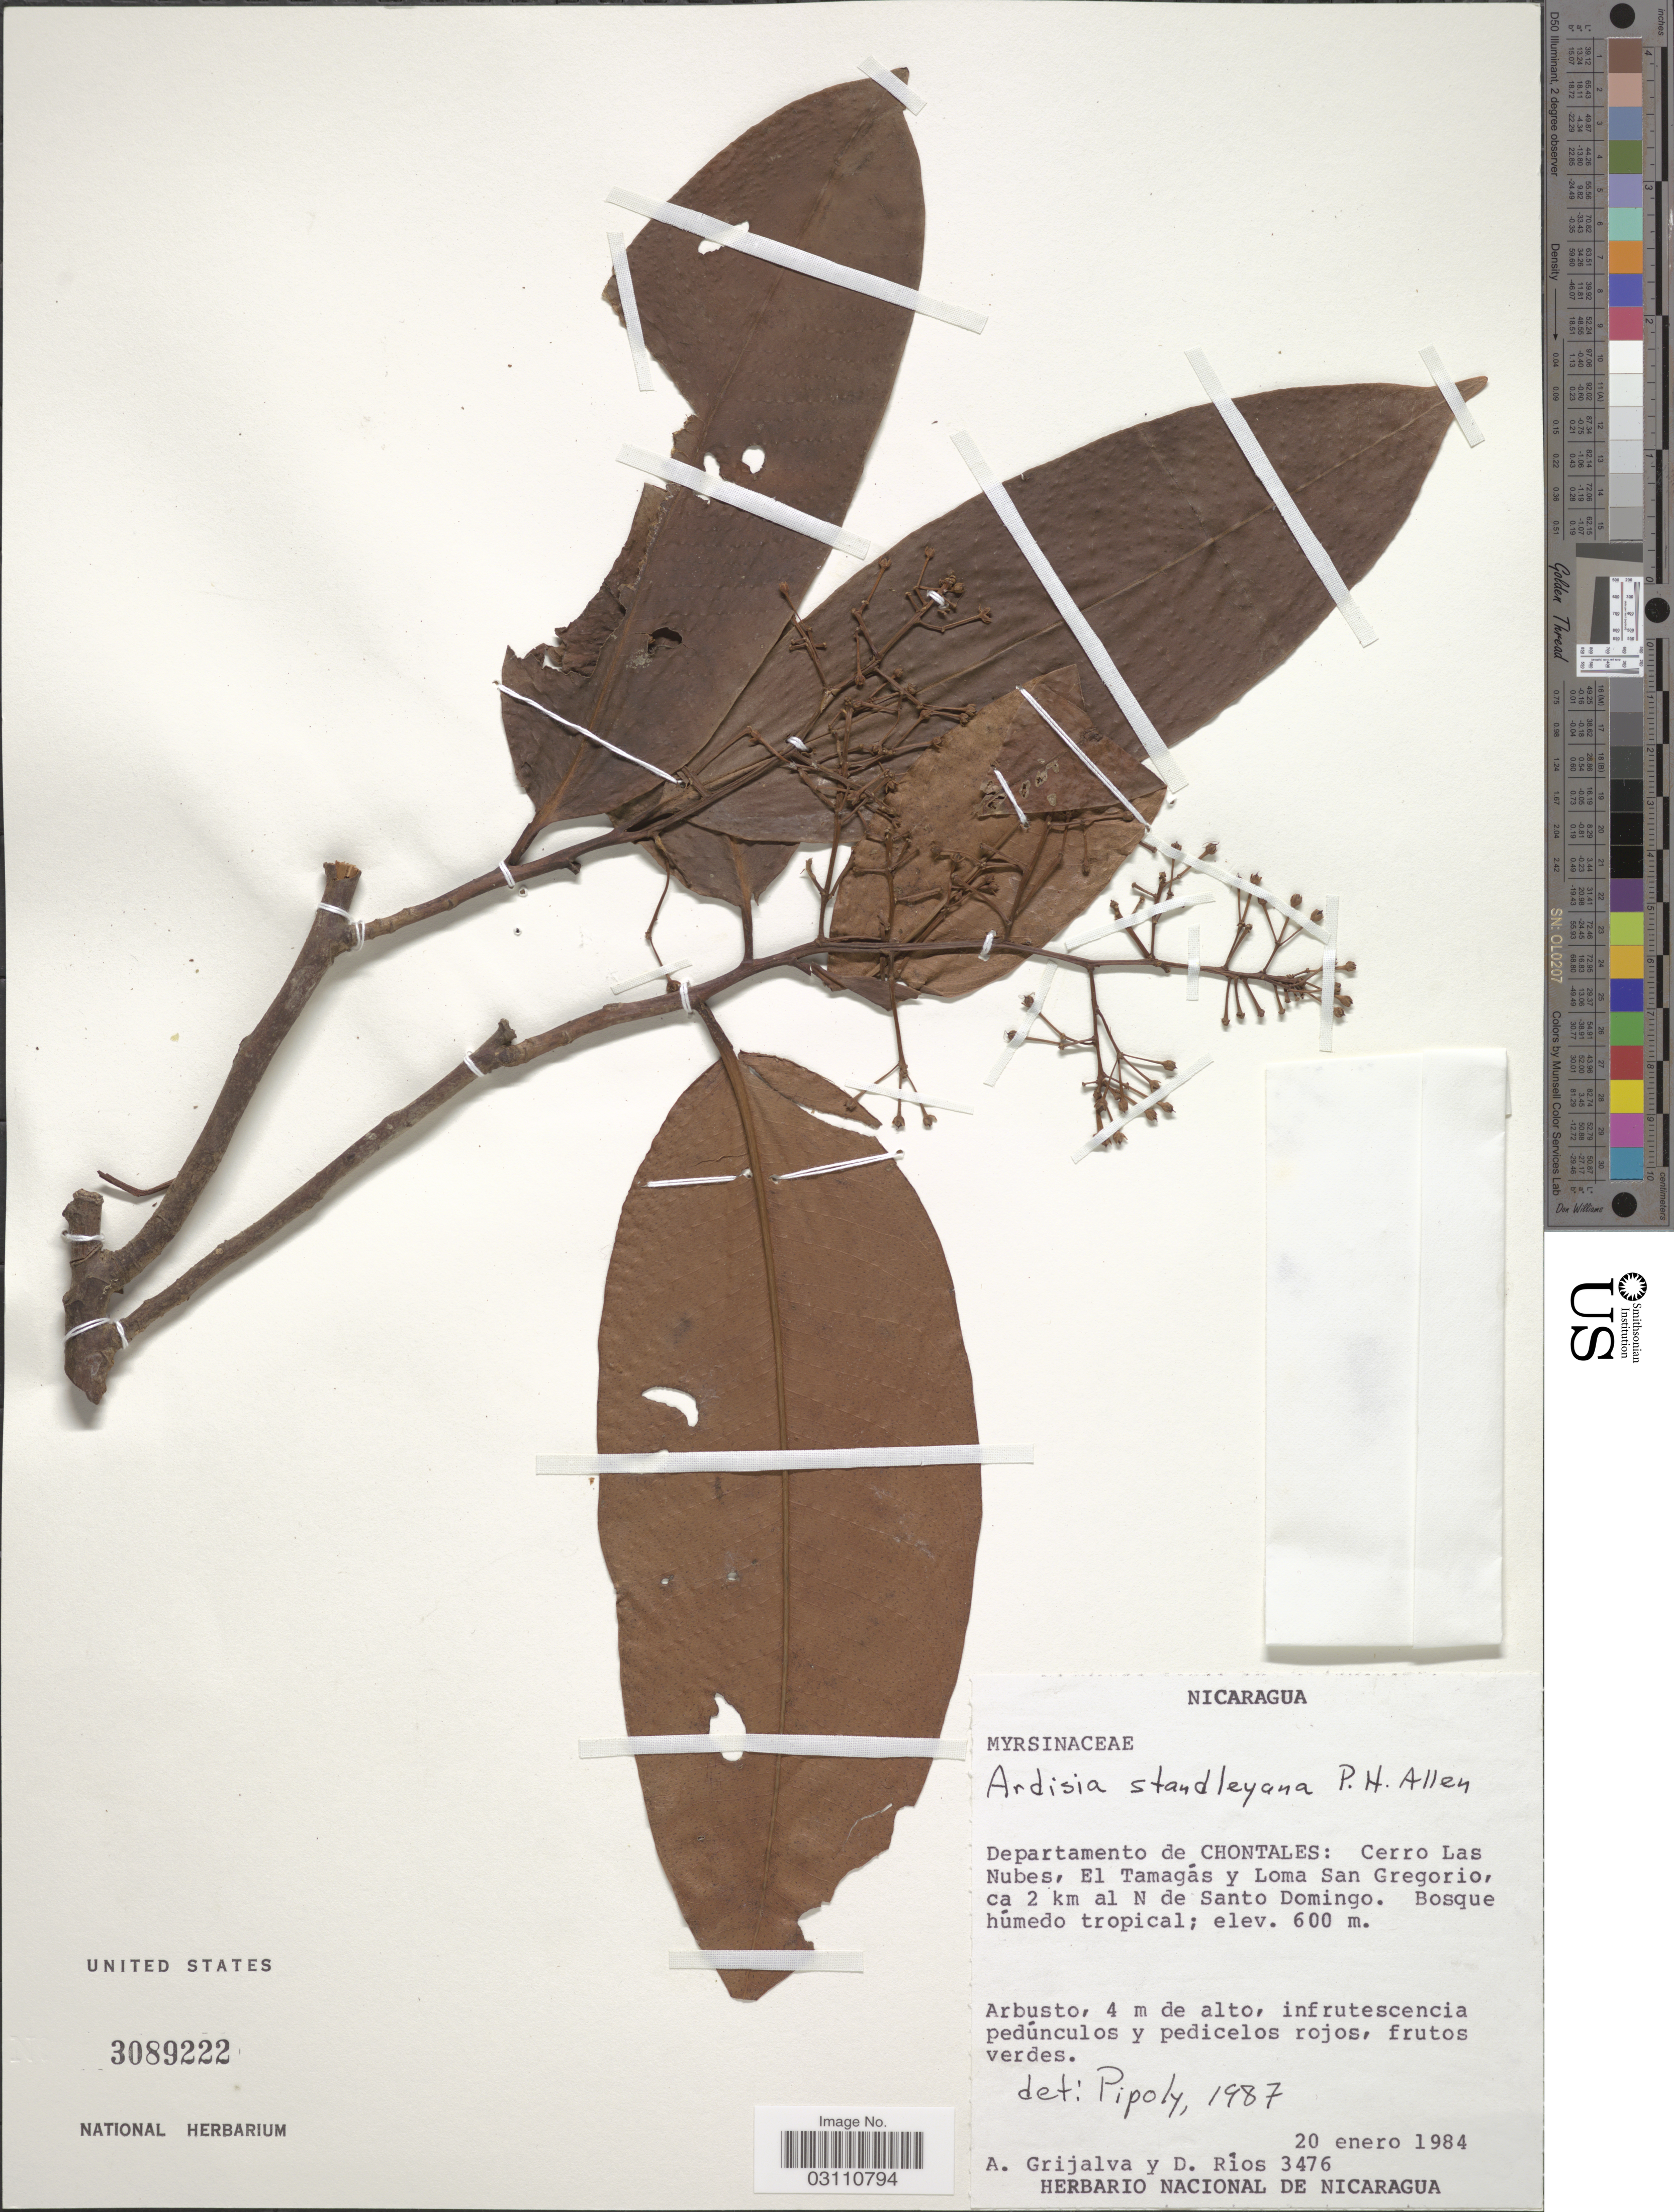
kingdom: Plantae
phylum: Tracheophyta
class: Magnoliopsida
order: Ericales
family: Primulaceae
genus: Ardisia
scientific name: Ardisia standleyana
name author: P.H. Allen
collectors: A. Grijalva & D. Ríos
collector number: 3476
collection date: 1984-01-20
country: Nicaragua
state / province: Chontales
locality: Departamento de Chontales: Cerro Las Nubes, El Tamagás y Loma San Gregorio, ca 2 km al N de Santo Domingo.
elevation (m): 600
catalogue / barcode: US 3089222